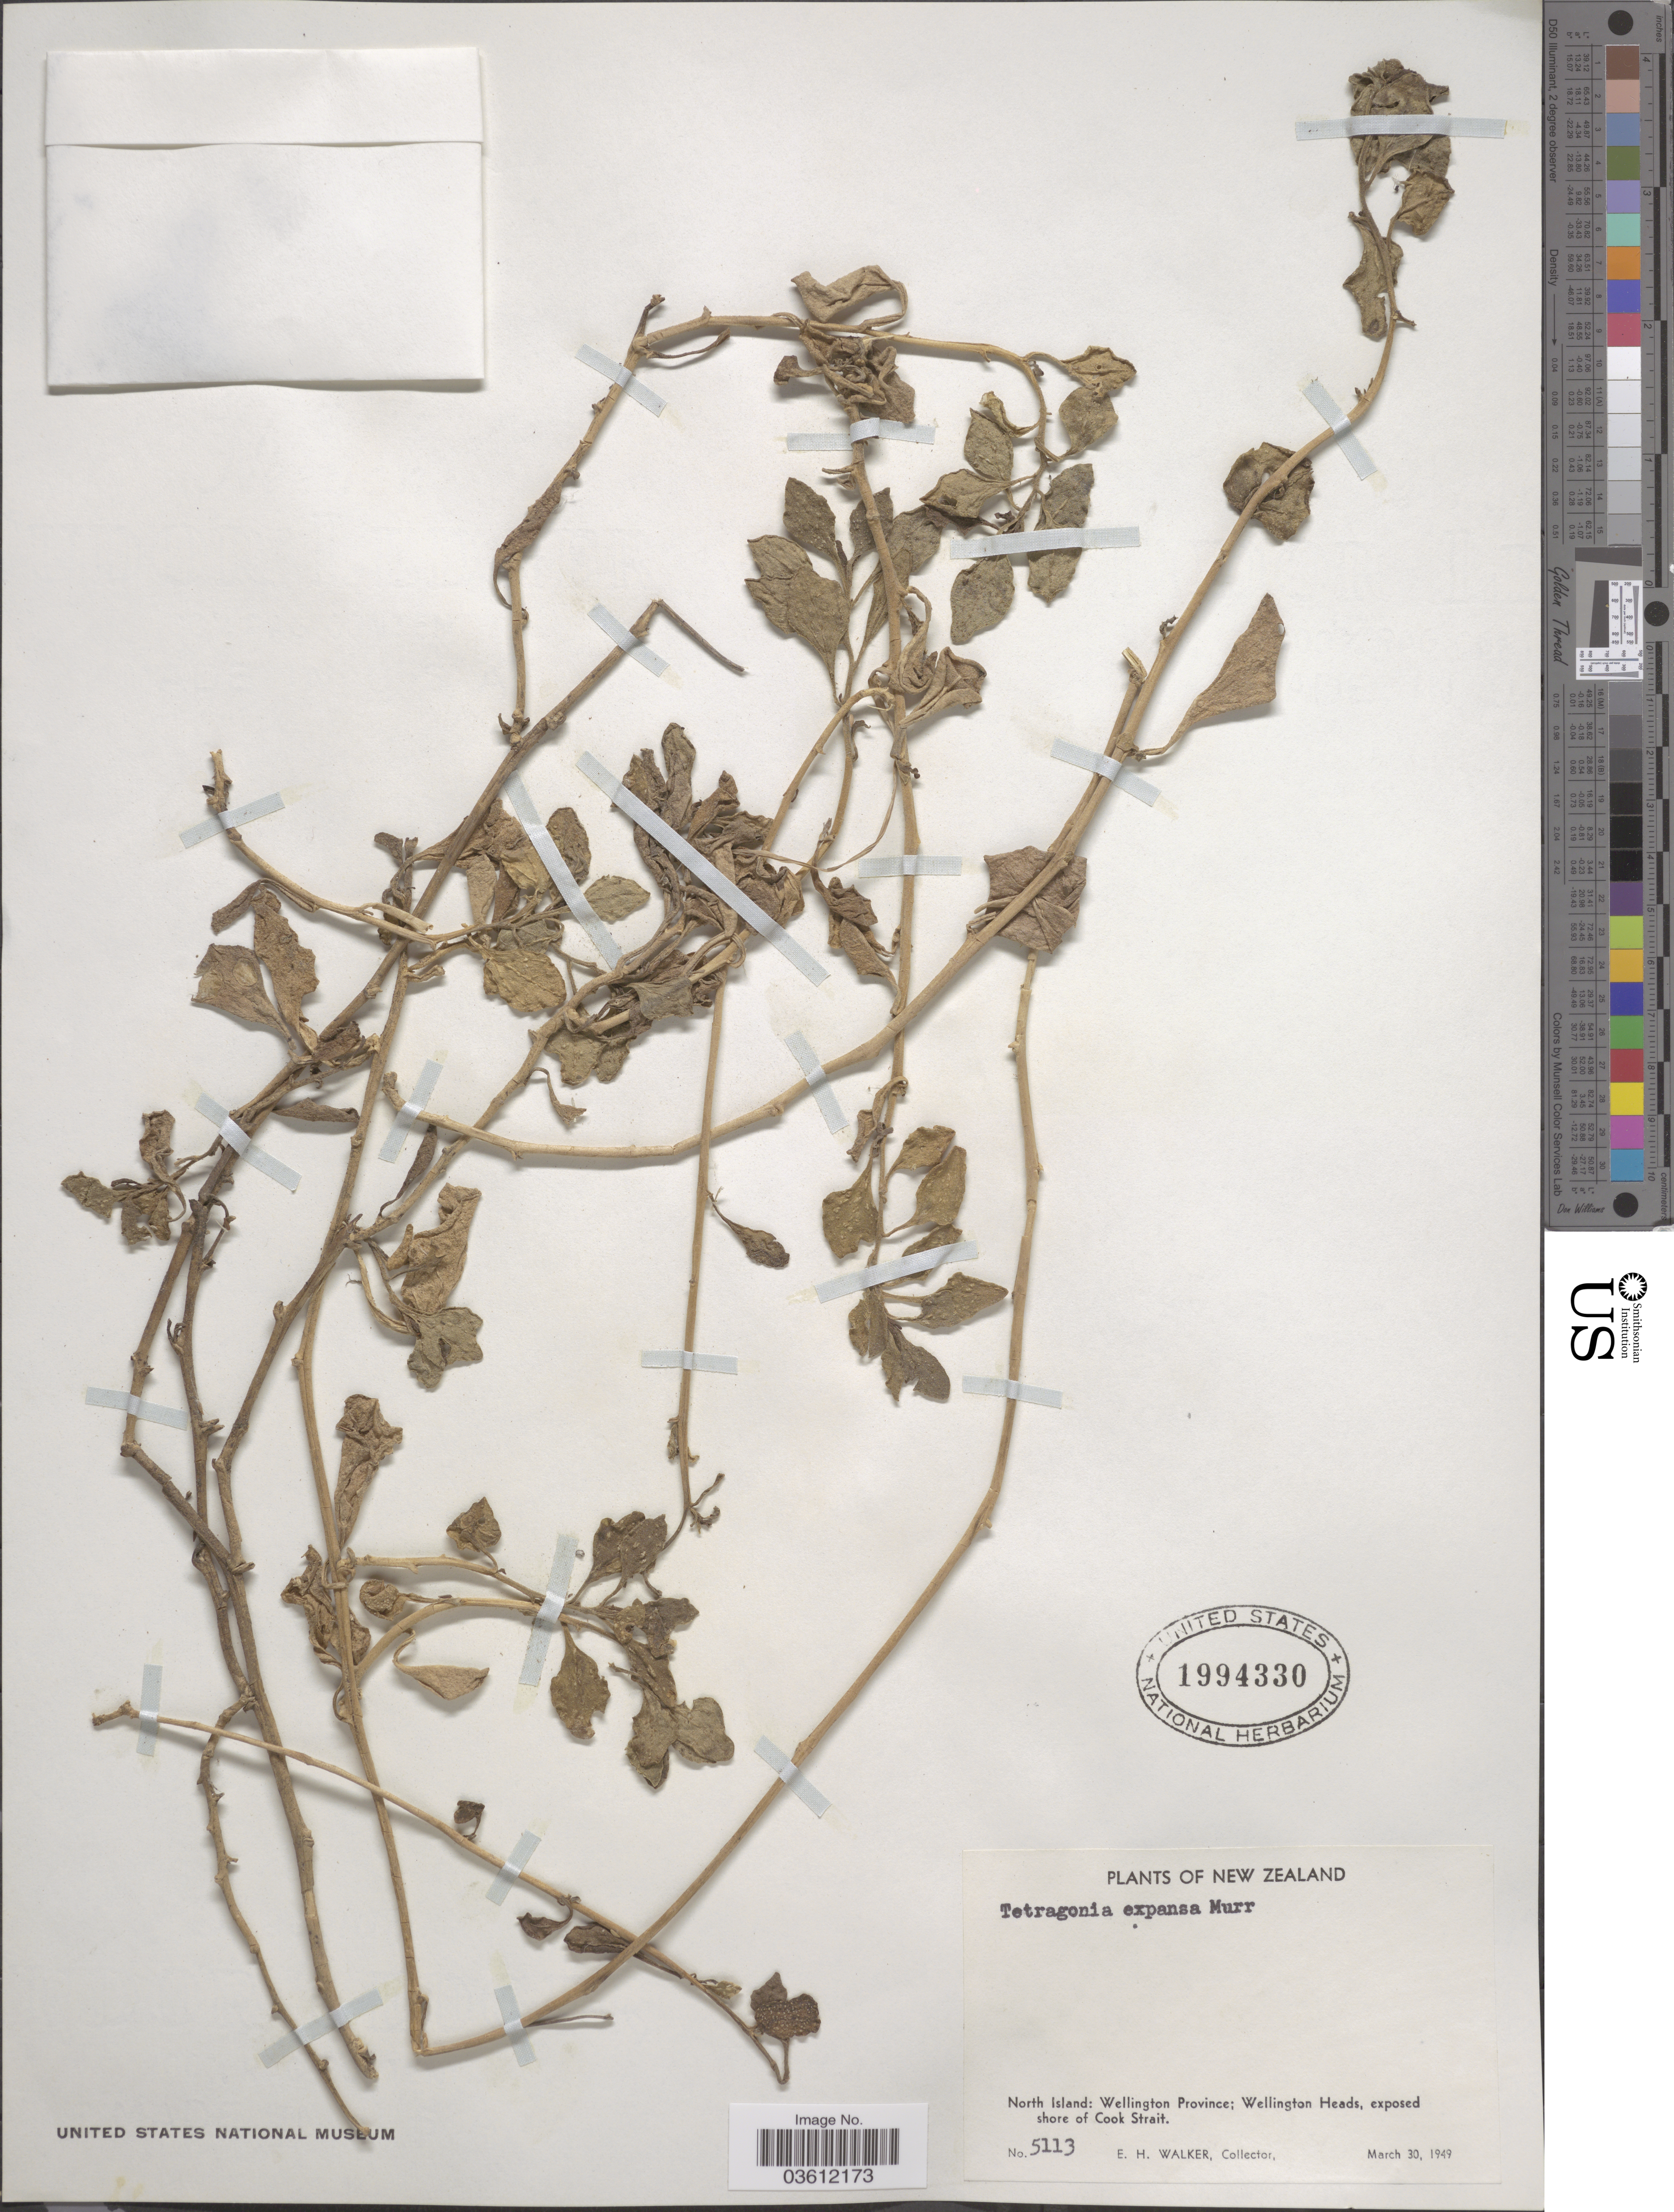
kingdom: Plantae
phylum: Tracheophyta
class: Magnoliopsida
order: Caryophyllales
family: Aizoaceae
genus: Tetragonia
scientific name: Tetragonia expansa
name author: Murr.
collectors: E. H. Walker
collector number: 5113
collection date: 1949-03-30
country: New Zealand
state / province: Wellington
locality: North Island: Wellington Heads, exposed shore of Cook Strait.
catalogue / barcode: US 1994330